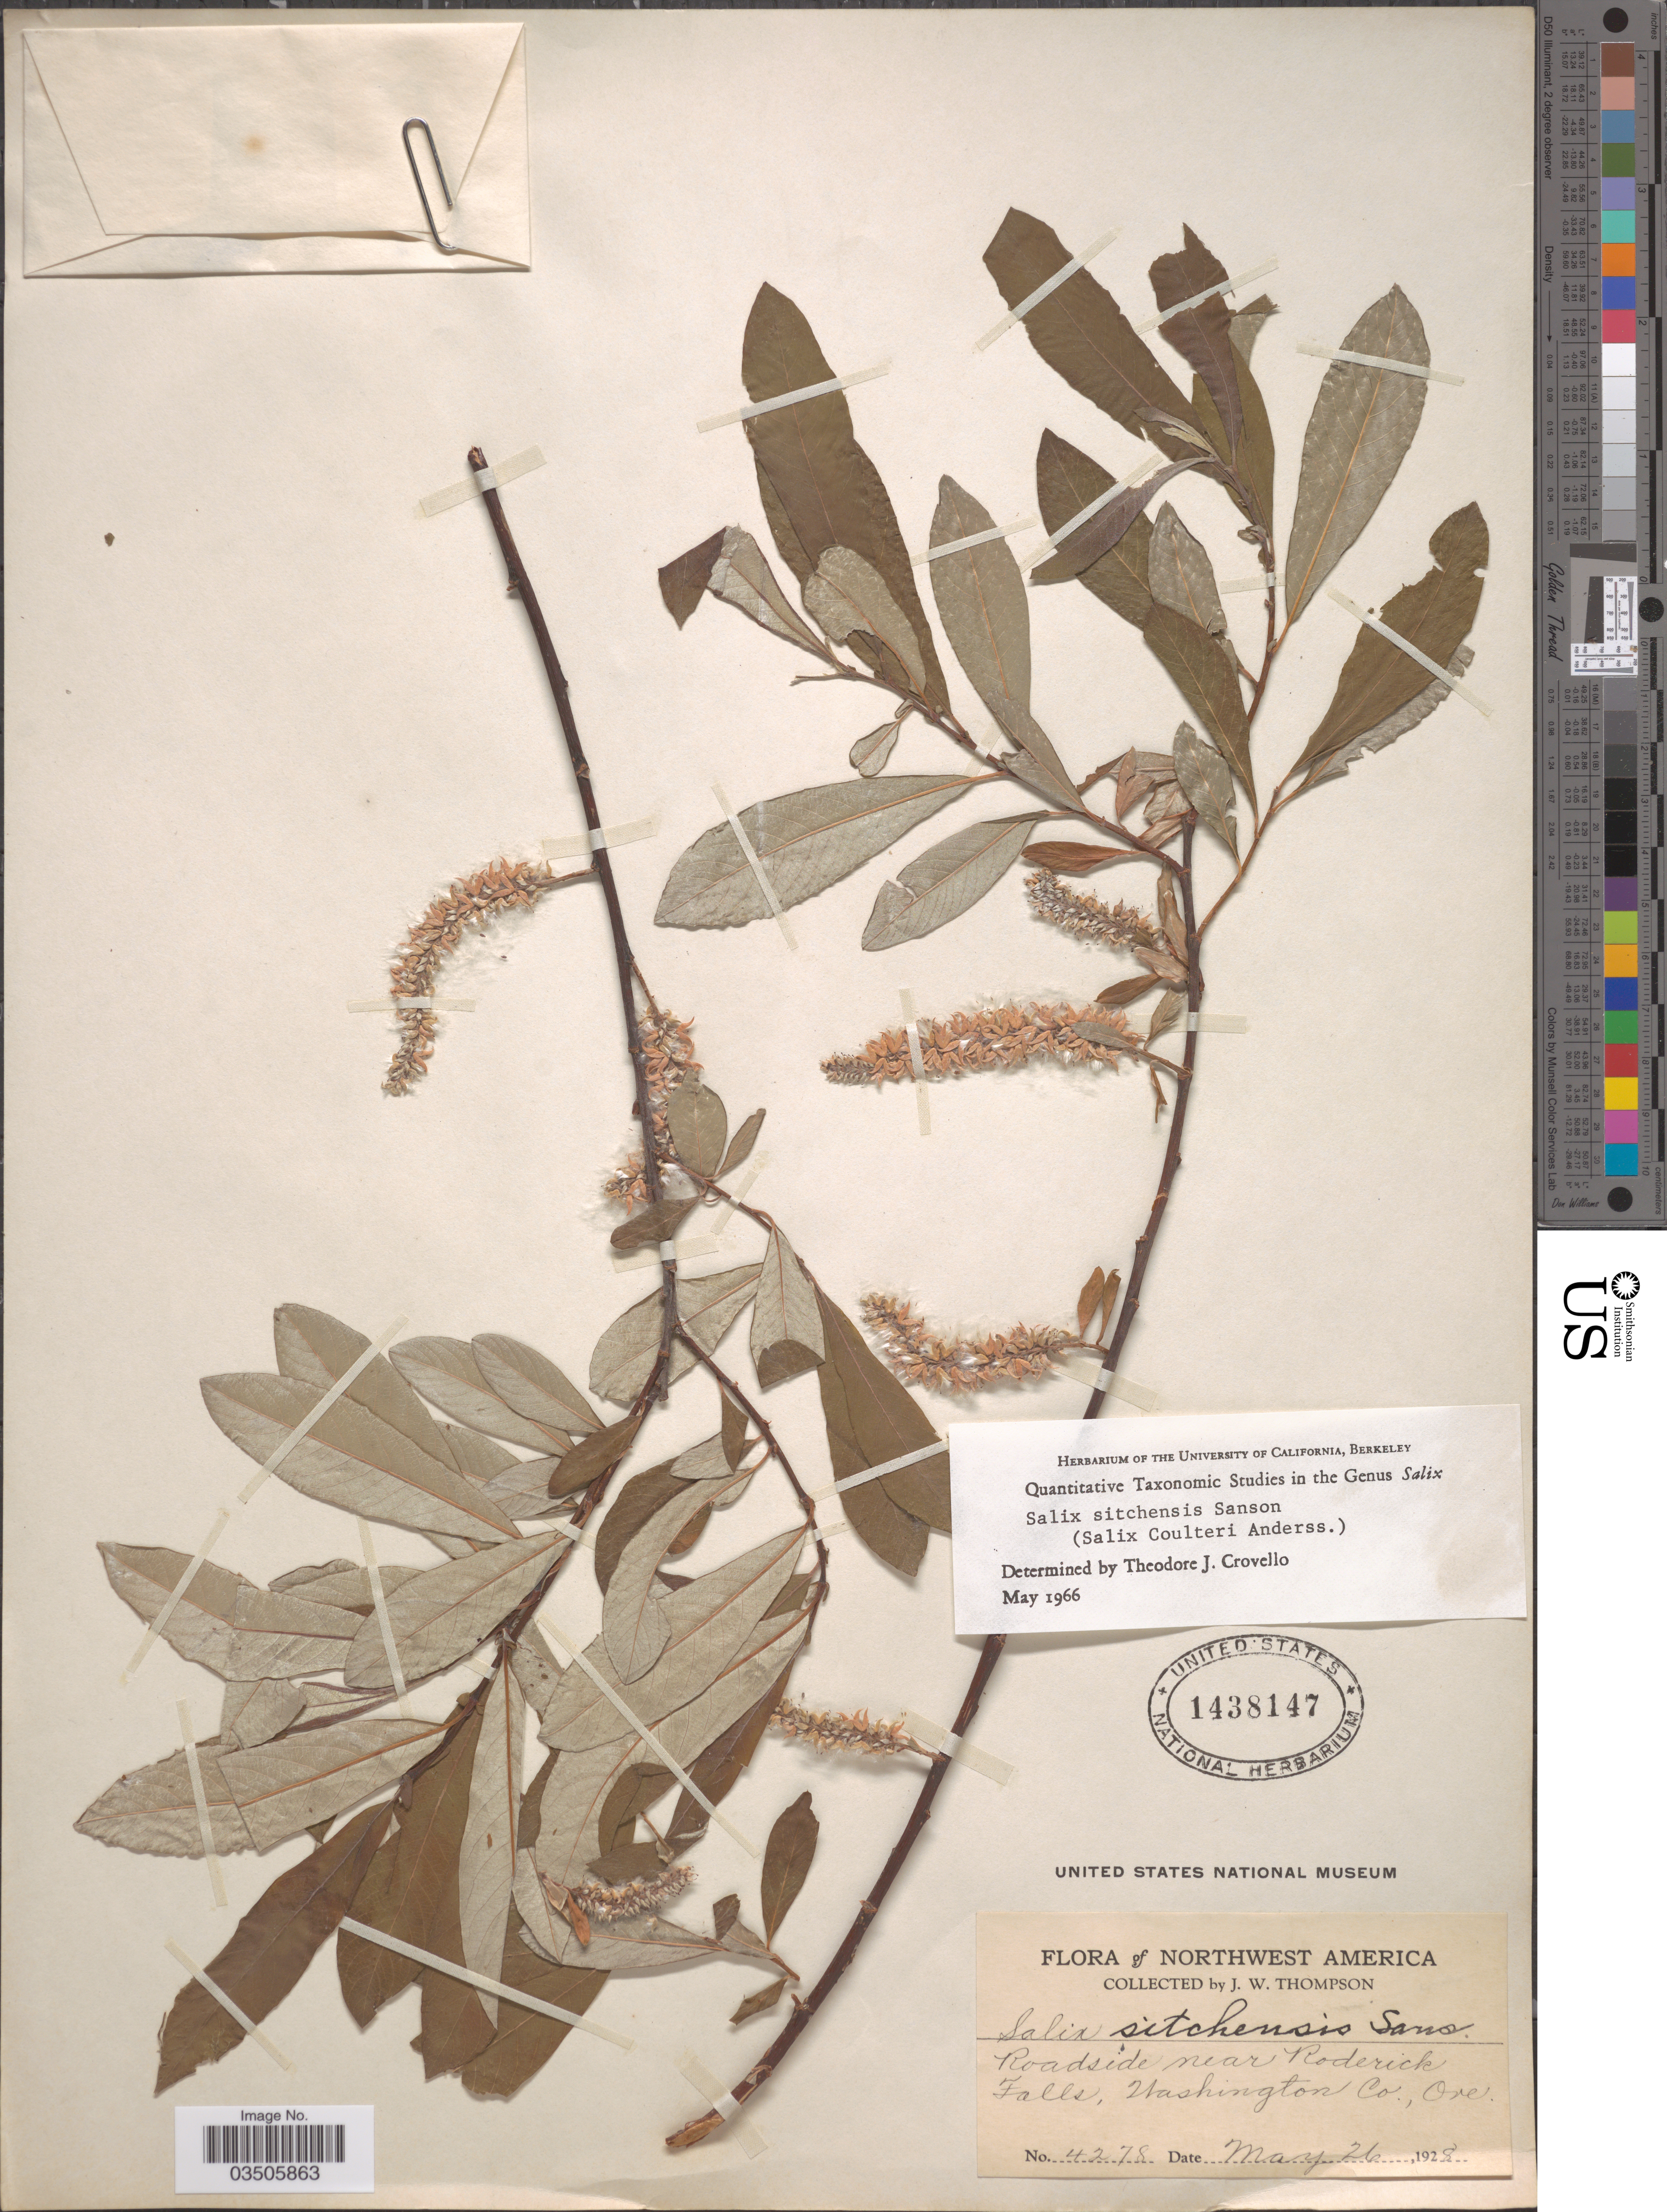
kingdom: Plantae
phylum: Tracheophyta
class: Magnoliopsida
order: Malpighiales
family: Salicaceae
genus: Salix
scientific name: Salix sitchensis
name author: Sanson ex Bong.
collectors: J. Thompson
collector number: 4278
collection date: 1928-05-26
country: United States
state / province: Oregon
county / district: Washington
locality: Northwest America. Roadside near Roderick Falls, Washington Co.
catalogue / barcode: US 1438147